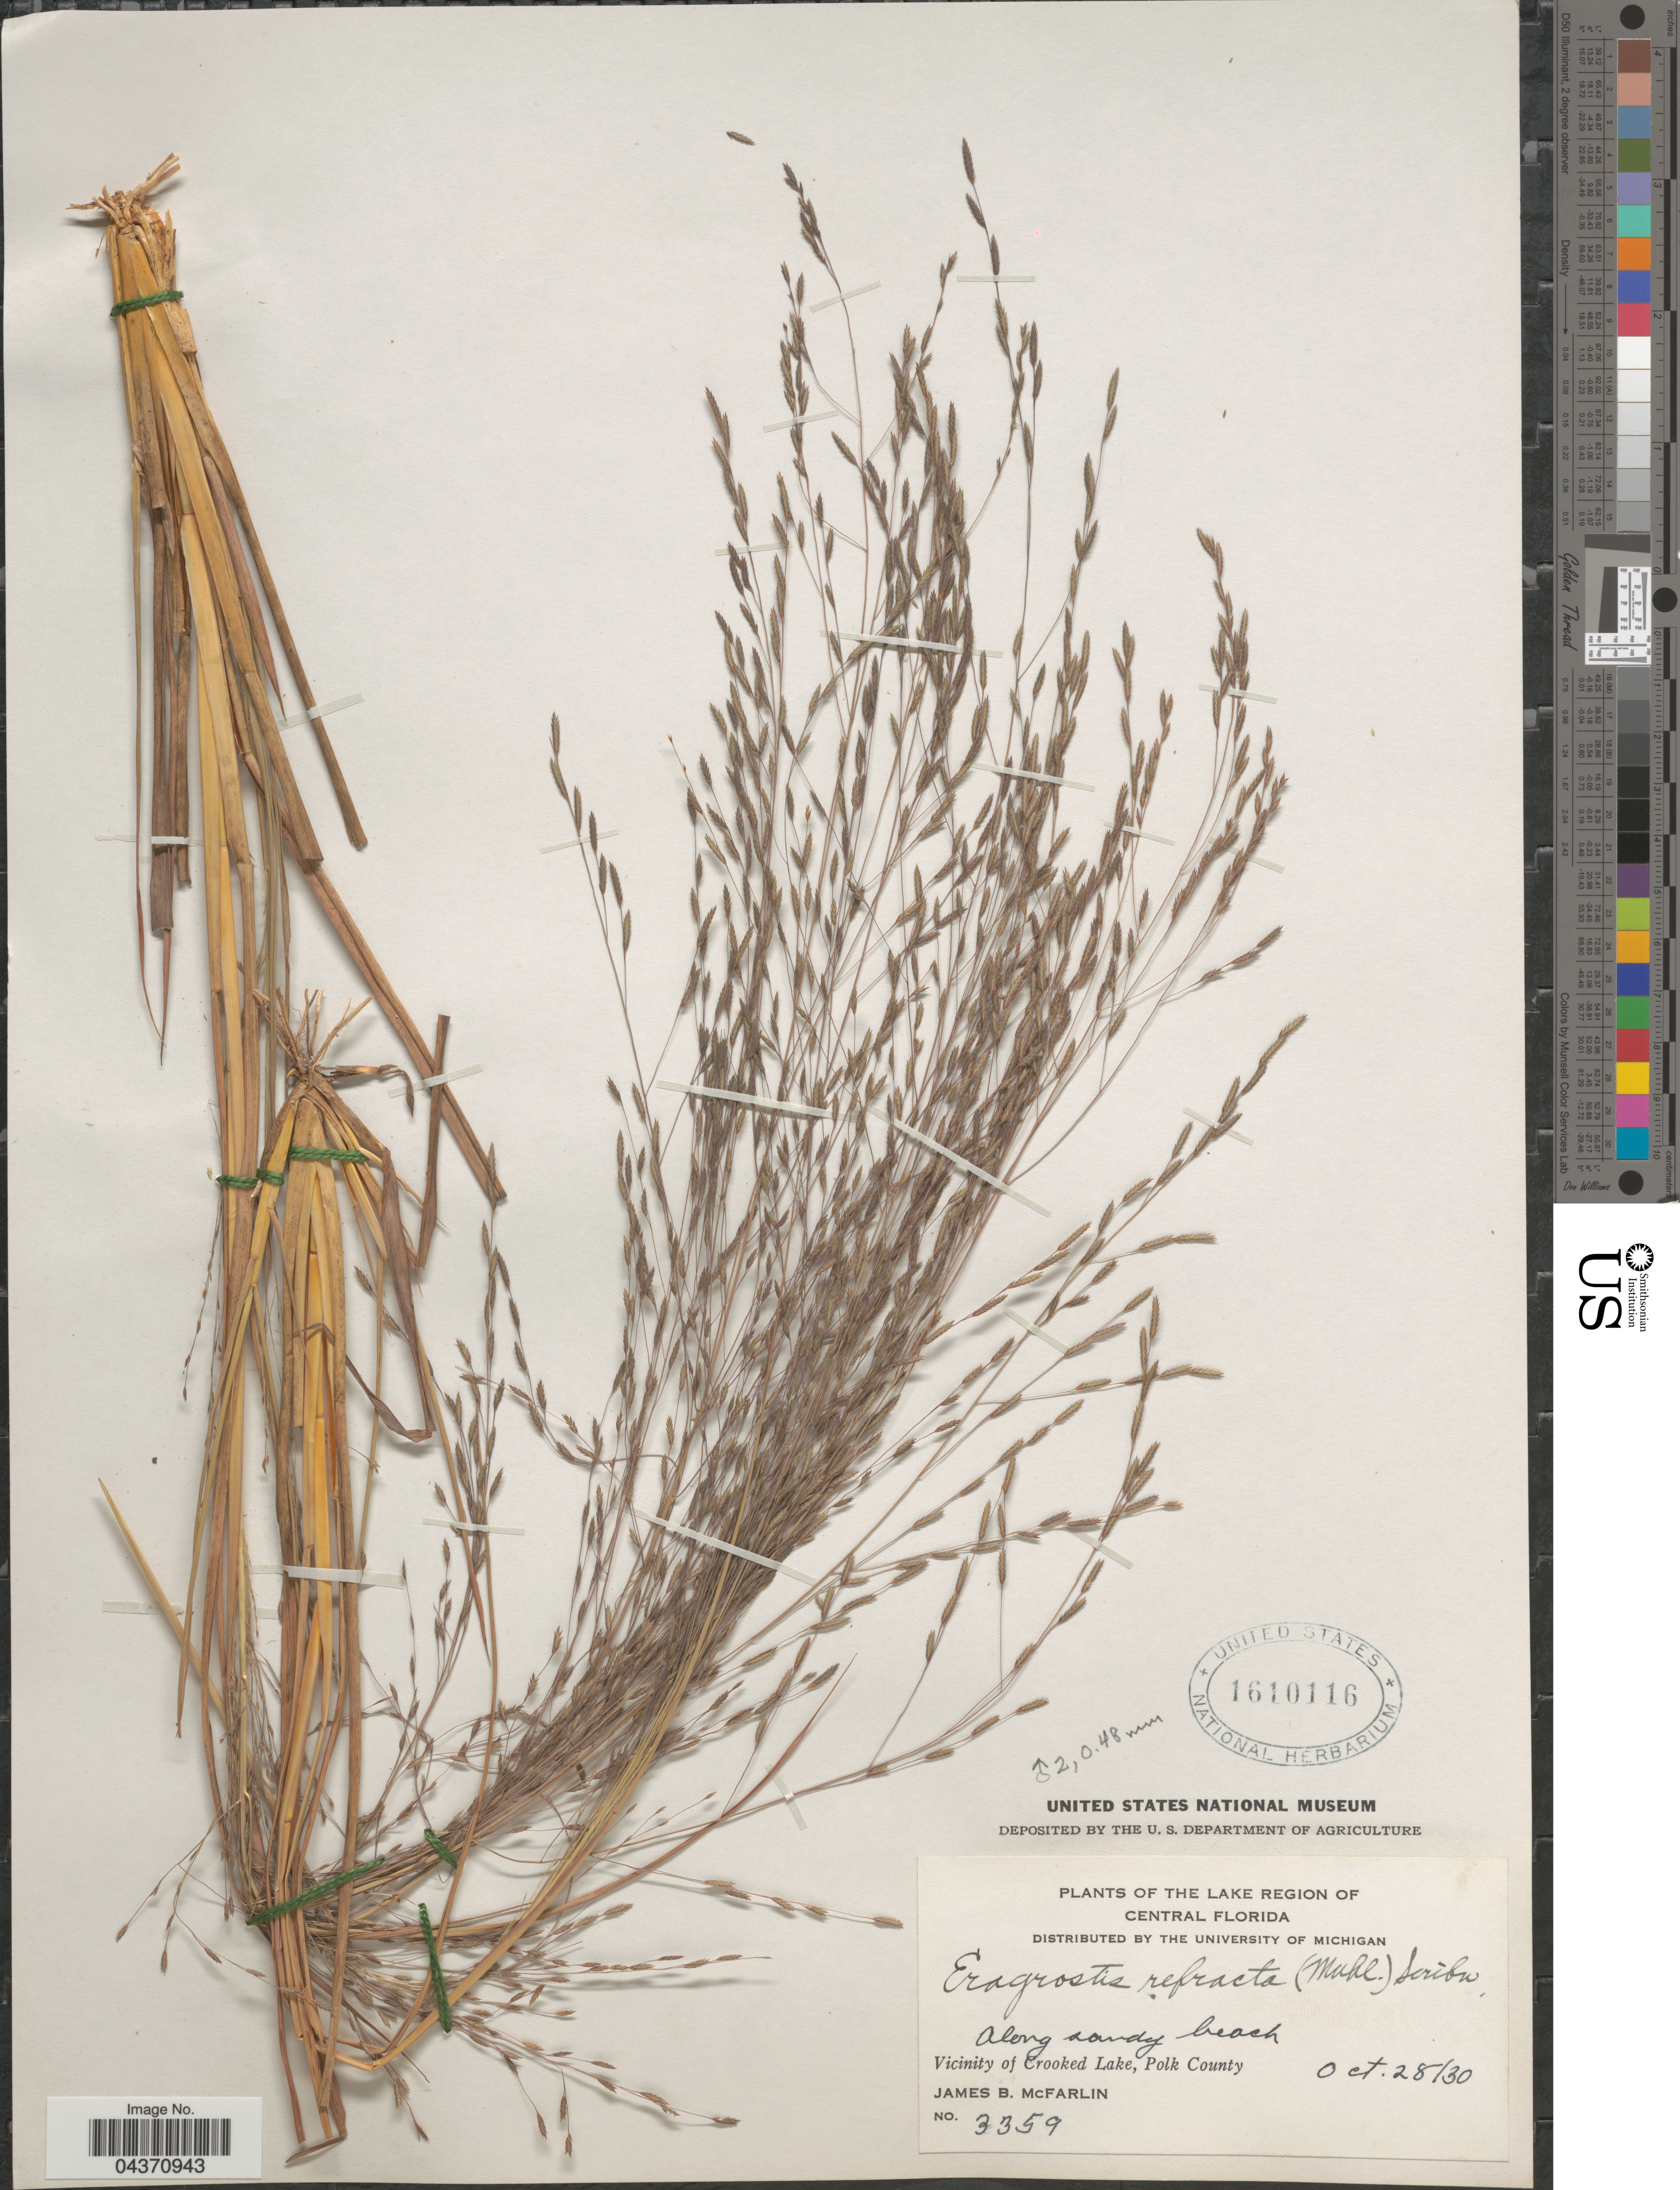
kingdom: Plantae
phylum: Tracheophyta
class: Liliopsida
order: Poales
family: Poaceae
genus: Eragrostis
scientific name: Eragrostis refracta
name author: (Muhl.) Scribn.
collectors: J. McFarlin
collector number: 3359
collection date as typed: Transcribed d/m/y: 28/10/30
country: United States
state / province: Florida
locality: The Lake Region of Central Florida. Vicinity of Crooked Lake, Polk County.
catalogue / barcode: US 1610116